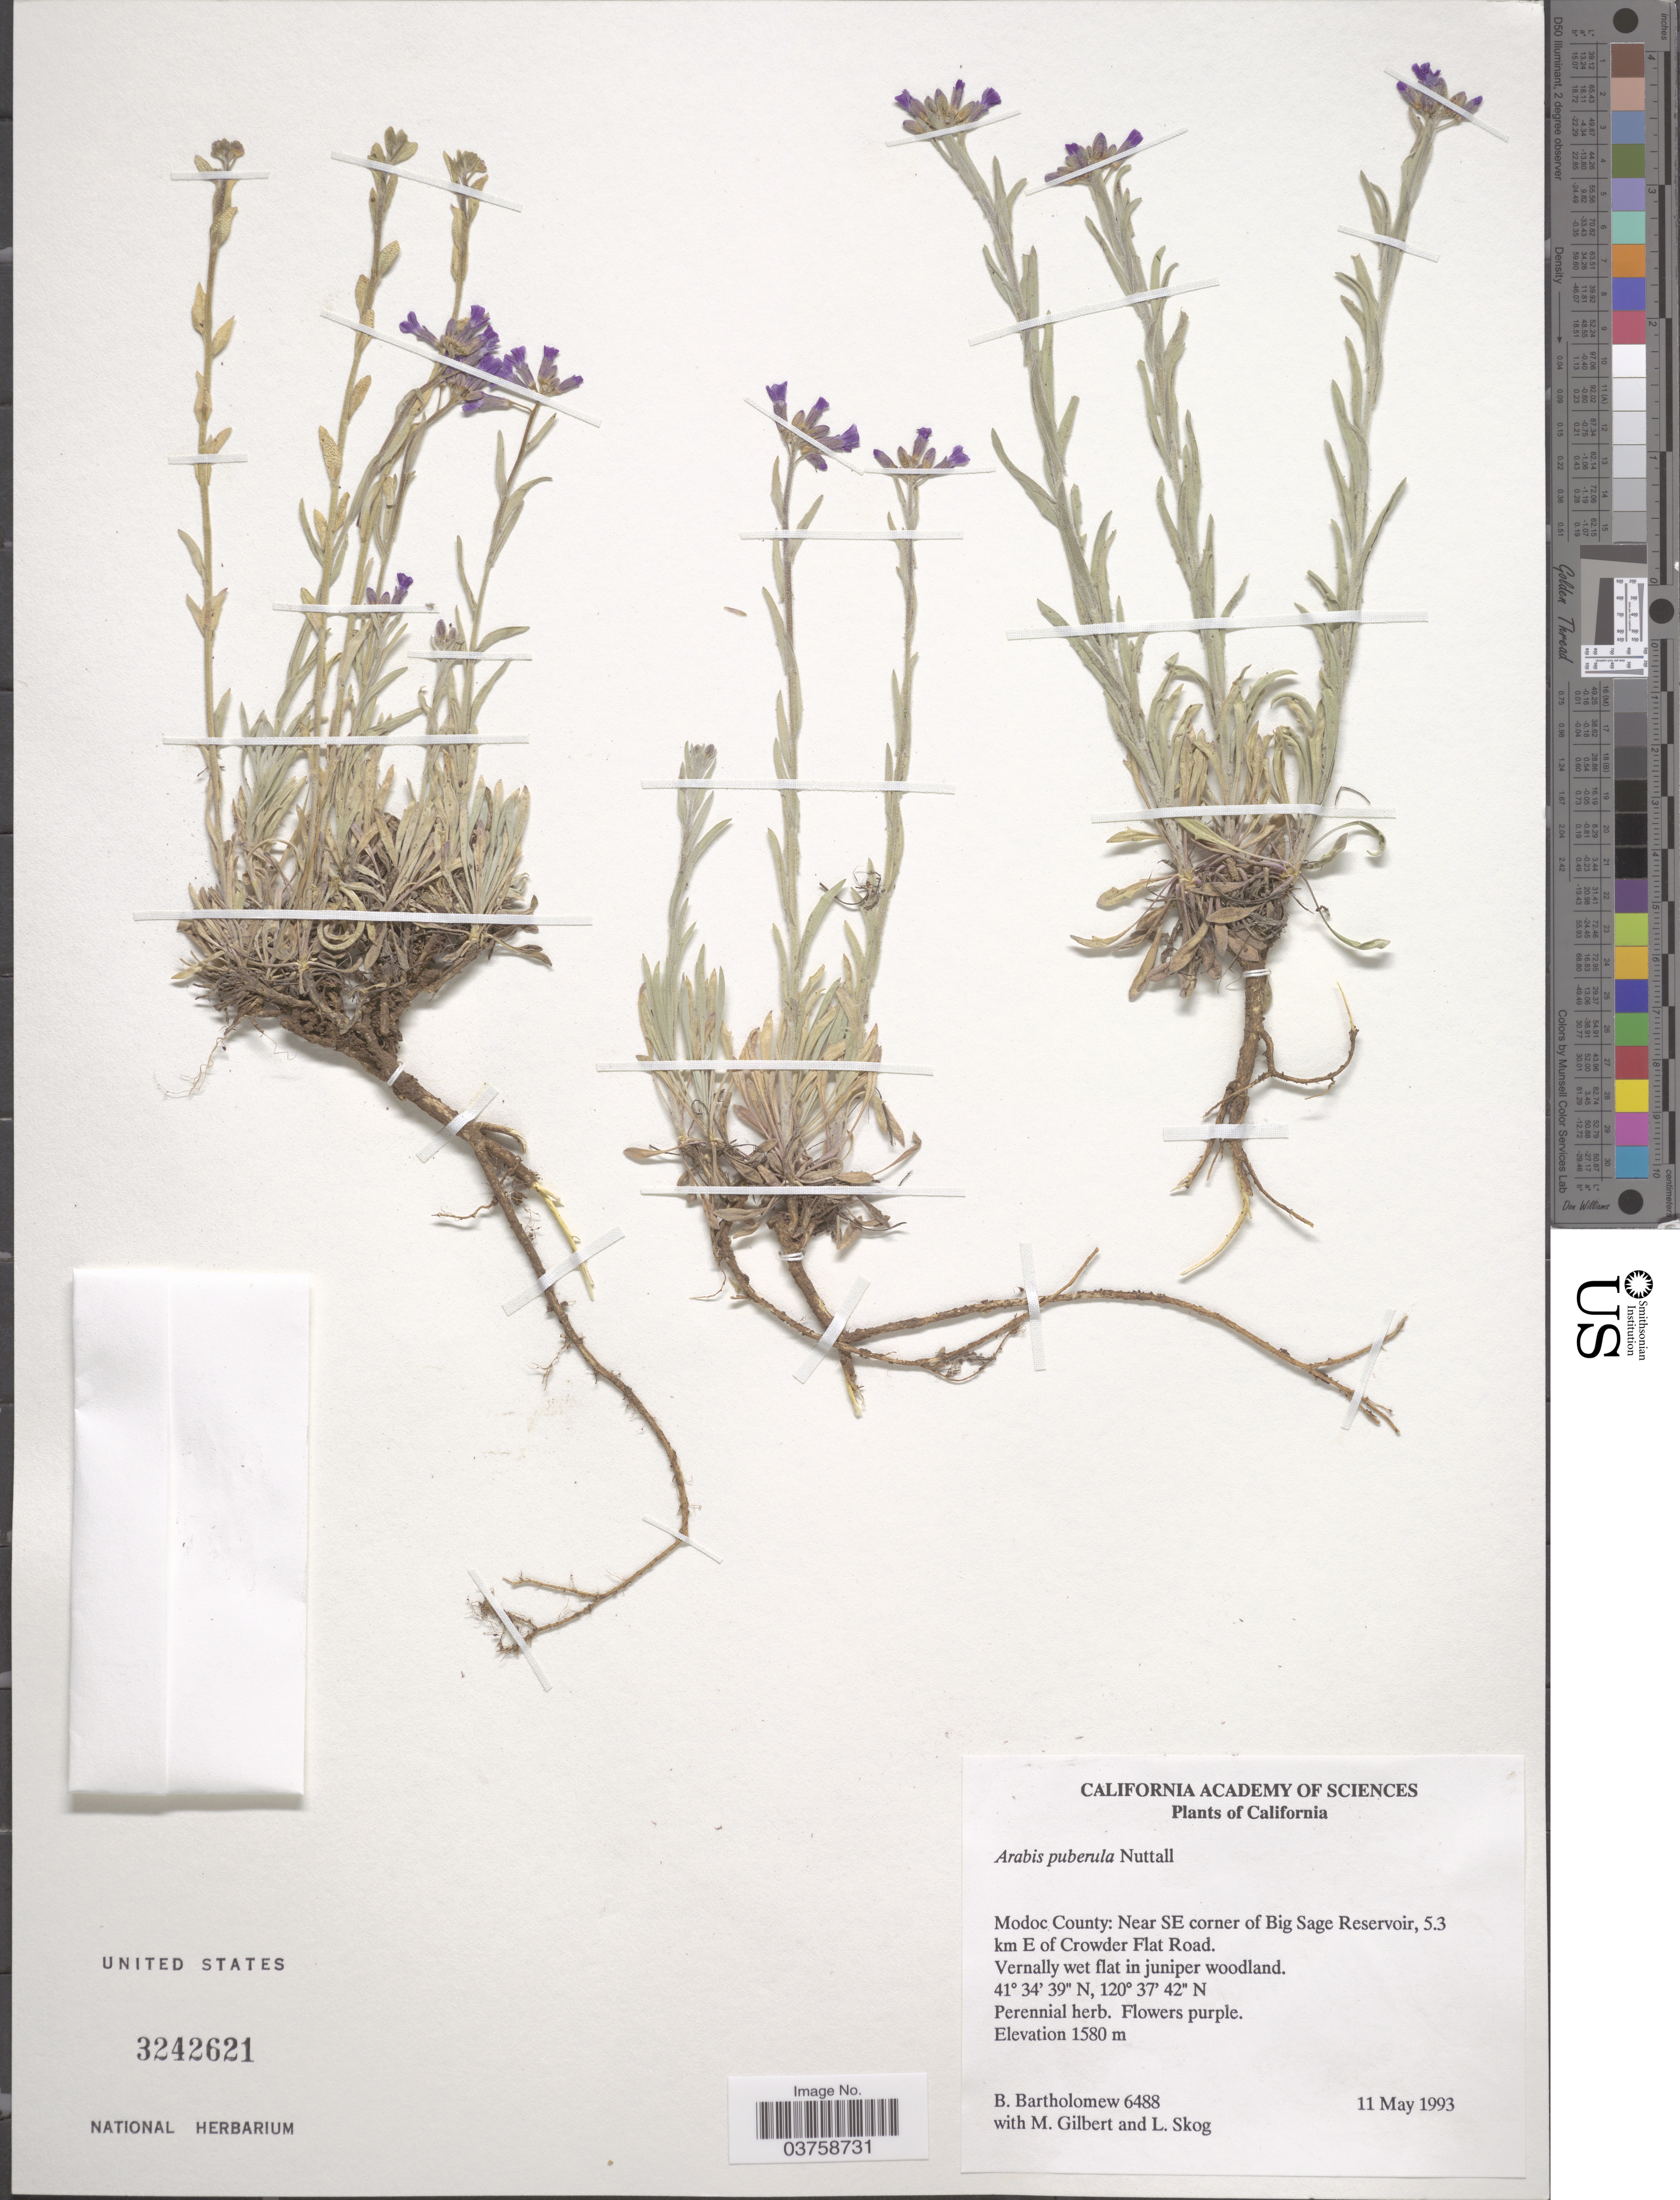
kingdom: Plantae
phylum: Tracheophyta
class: Magnoliopsida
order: Brassicales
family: Brassicaceae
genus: Arabis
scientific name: Arabis puberula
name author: Nutt.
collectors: B. Bartholomew, M. Gilbert & L. E. Skog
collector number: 6488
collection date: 1993-05-11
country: United States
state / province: California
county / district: Modoc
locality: Modoc County: Near SE corner of Big Sage Reservoir, 5.3 km E of Crowder Flat Road.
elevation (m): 1580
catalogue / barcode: US 3242621